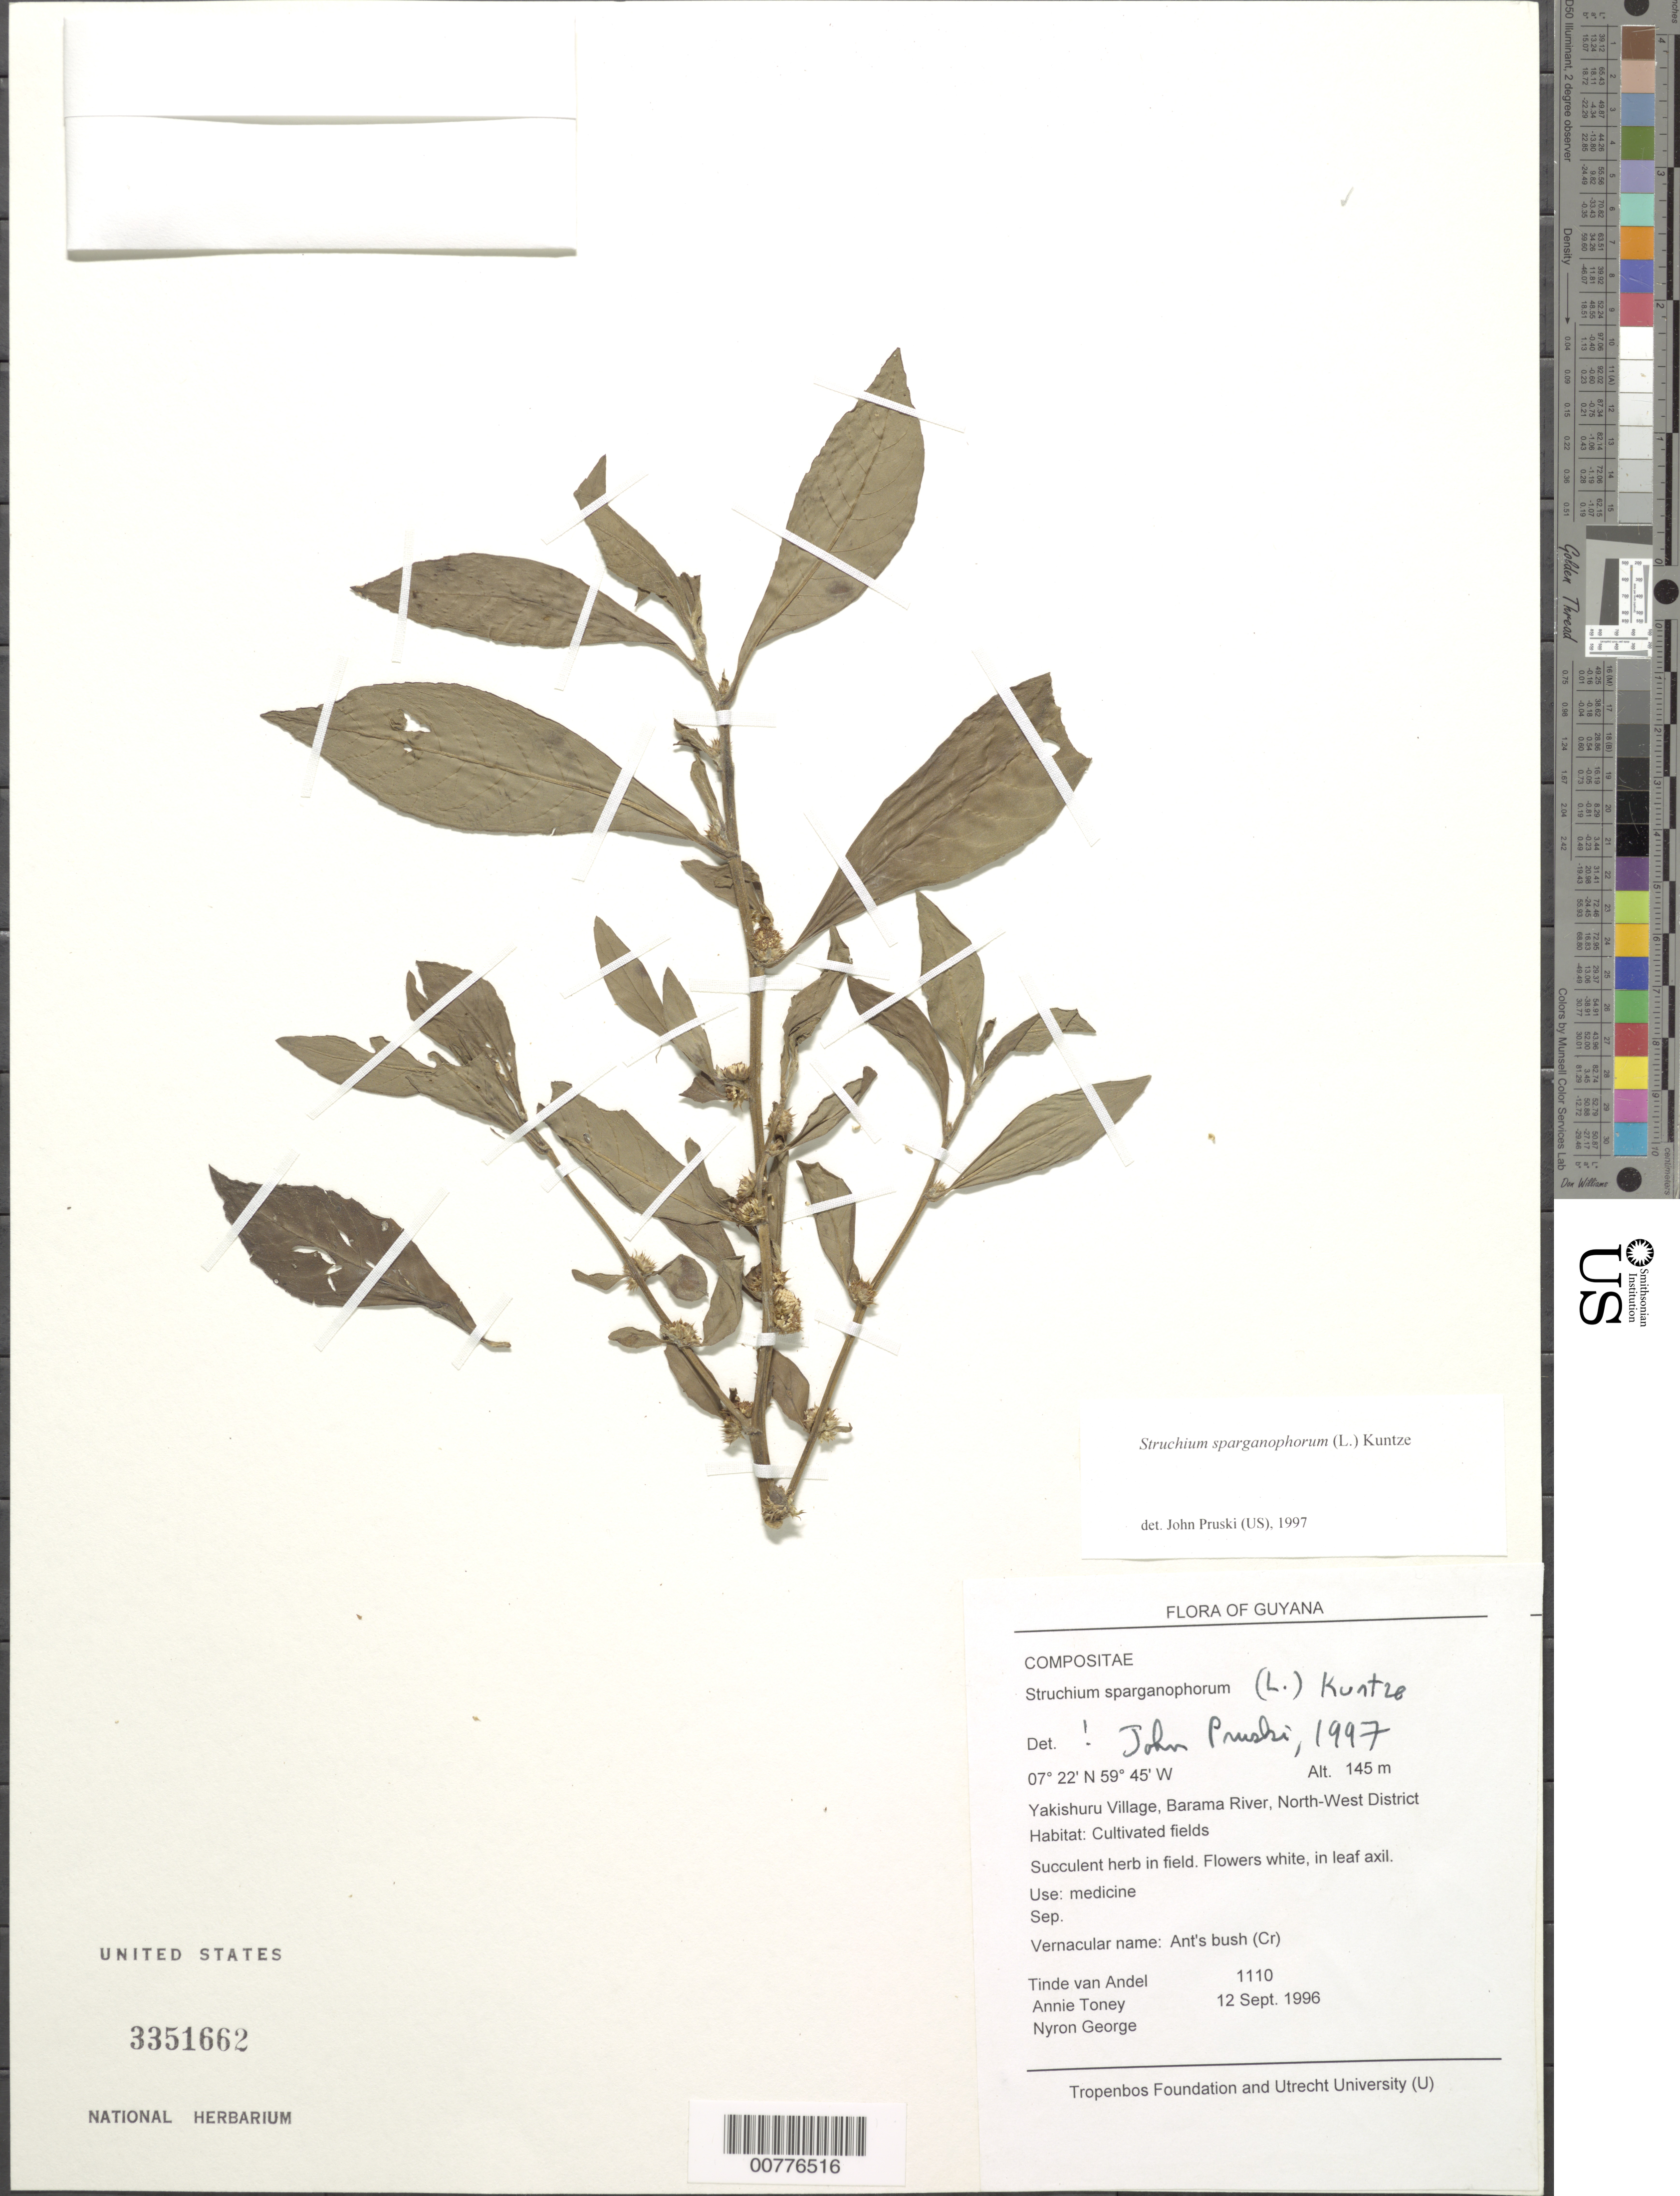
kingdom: Plantae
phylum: Tracheophyta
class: Magnoliopsida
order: Asterales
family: Asteraceae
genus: Struchium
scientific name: Struchium sparganophorum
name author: (L.) Kuntze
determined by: Pruski, J. F.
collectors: T. R. van Andel, A. Toney & N. George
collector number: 1110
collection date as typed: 12-Sep-96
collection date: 1996-09-12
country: Guyana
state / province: Barima-Waini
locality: Yakishuru Village, Barama R., NW Dist.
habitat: Cultivated fields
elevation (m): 145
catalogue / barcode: US 3351662